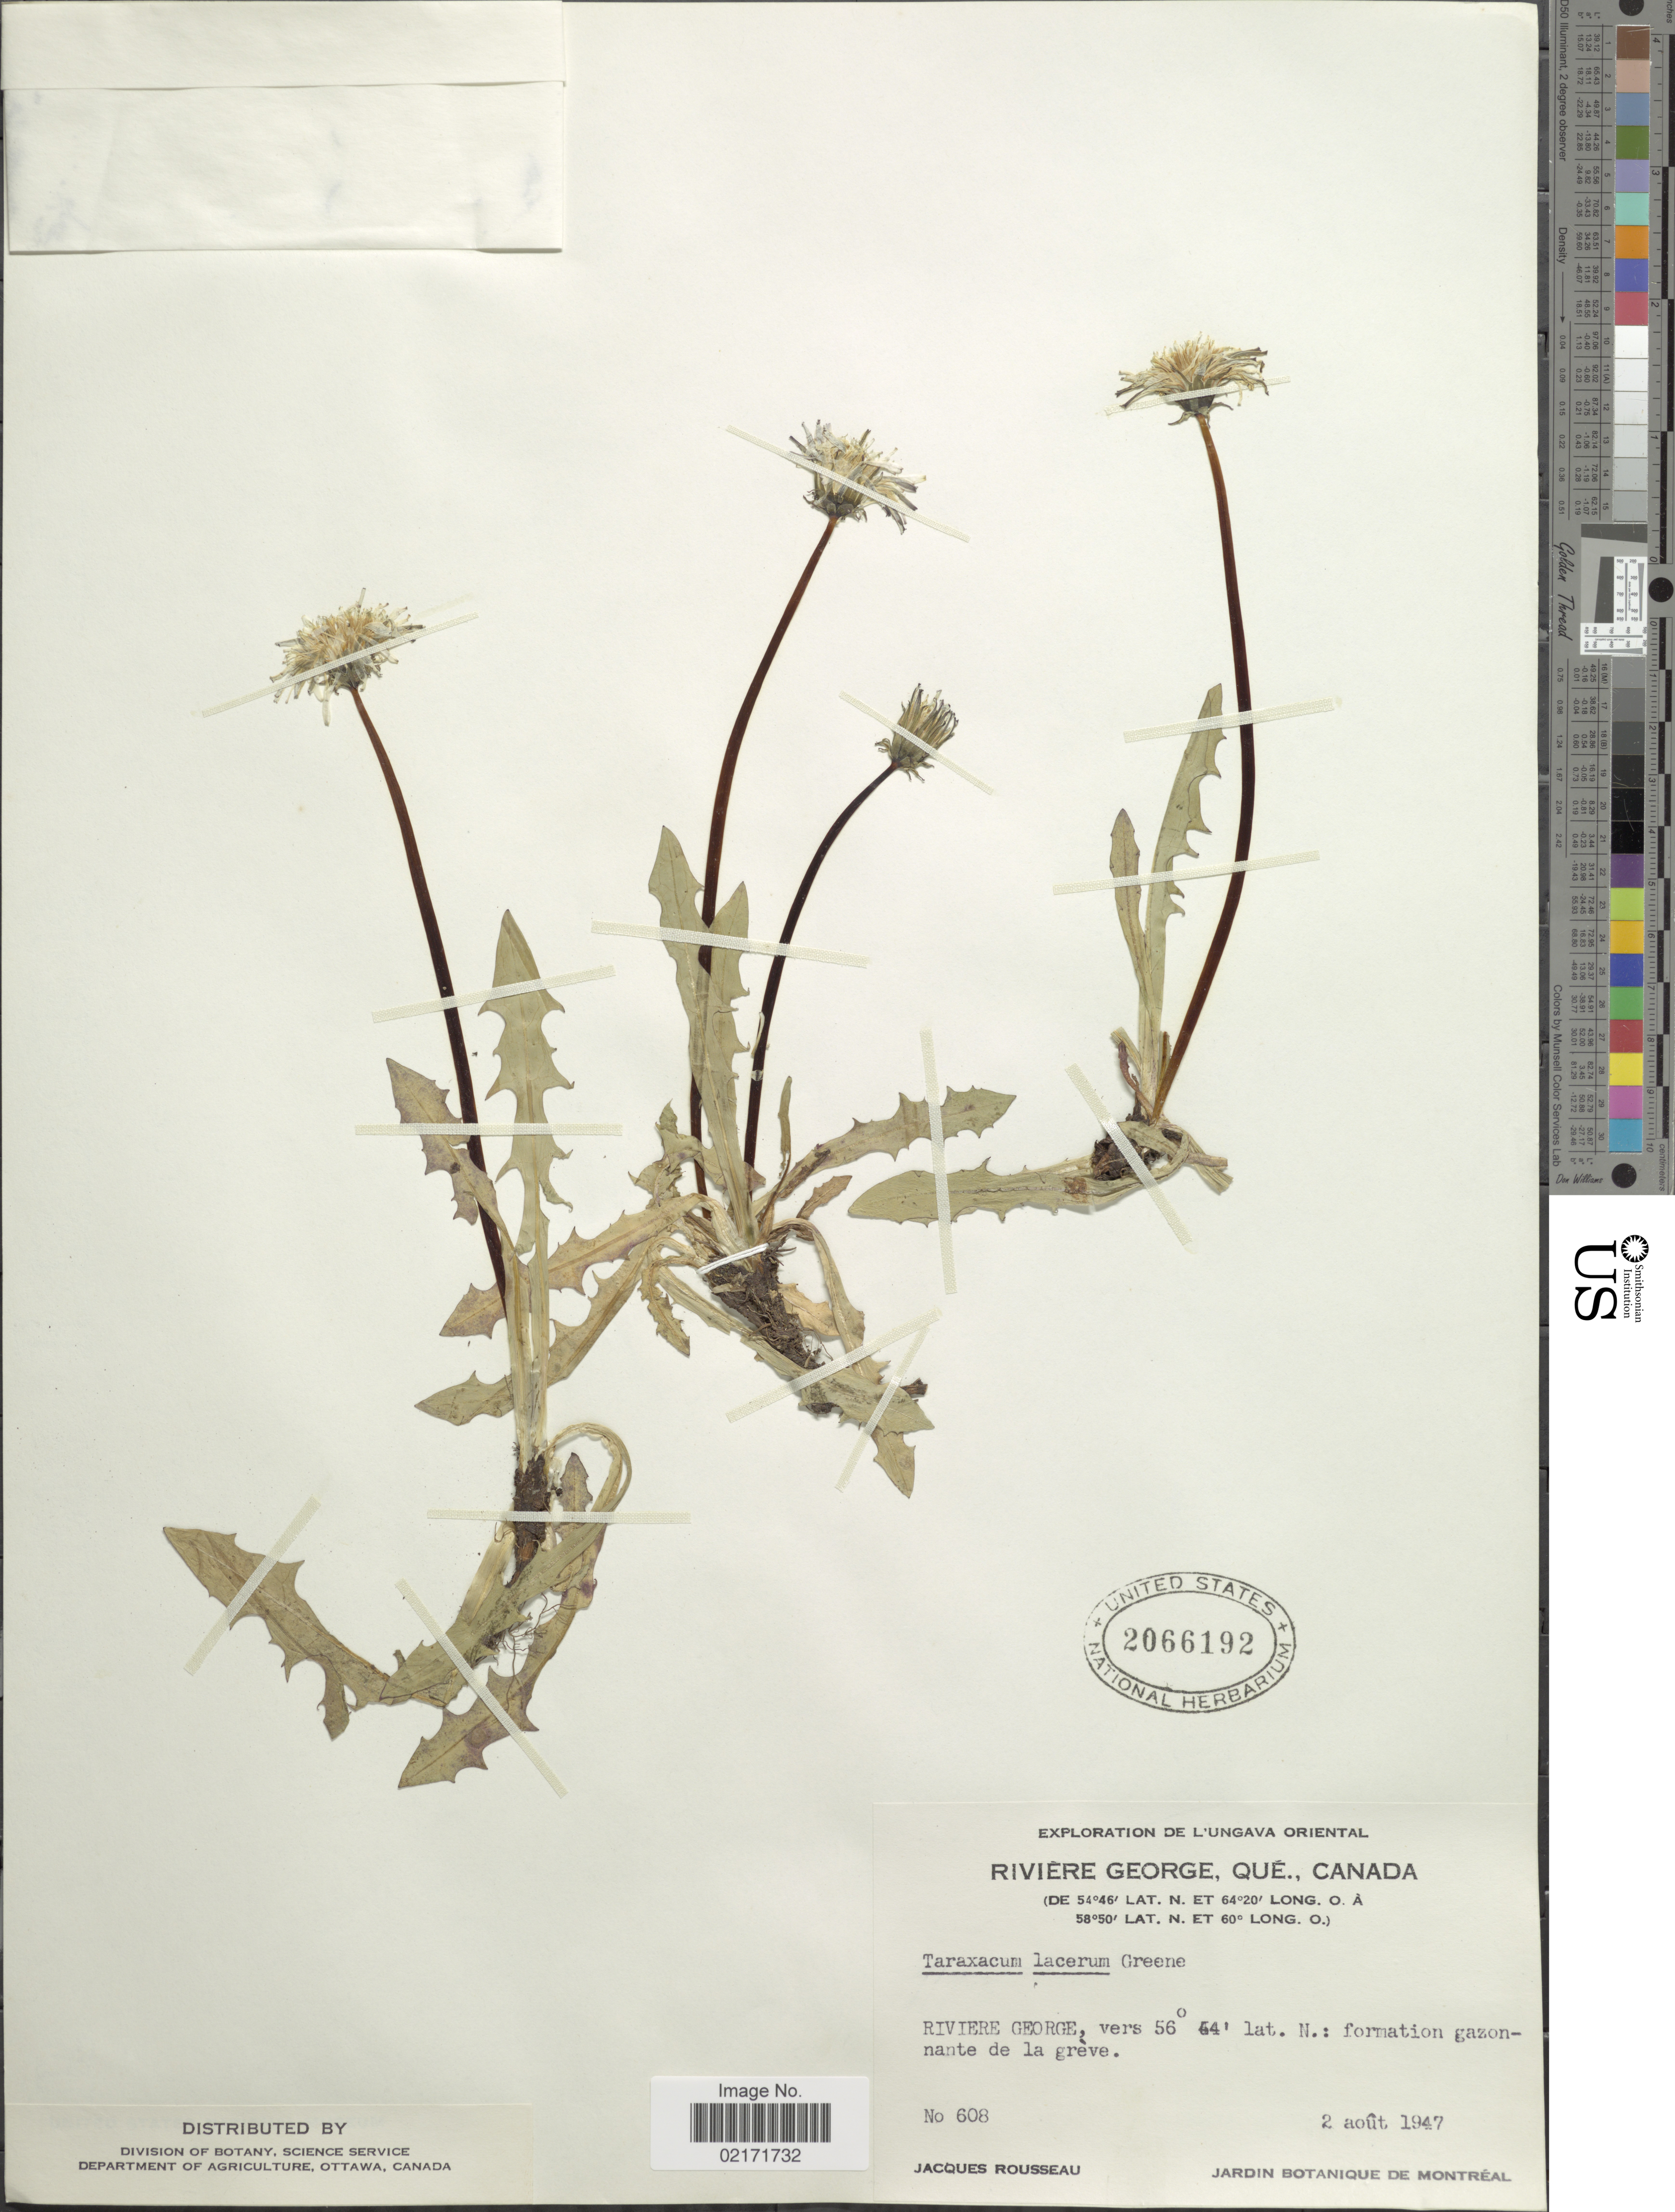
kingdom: Plantae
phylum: Tracheophyta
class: Magnoliopsida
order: Asterales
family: Asteraceae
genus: Taraxacum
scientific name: Taraxacum ceratophorum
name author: (Ledeb.) DC.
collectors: J. Rousseau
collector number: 608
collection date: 1947-08-02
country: Canada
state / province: Quebec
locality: Rivière George, Qué., Canada.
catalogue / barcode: US 2066192